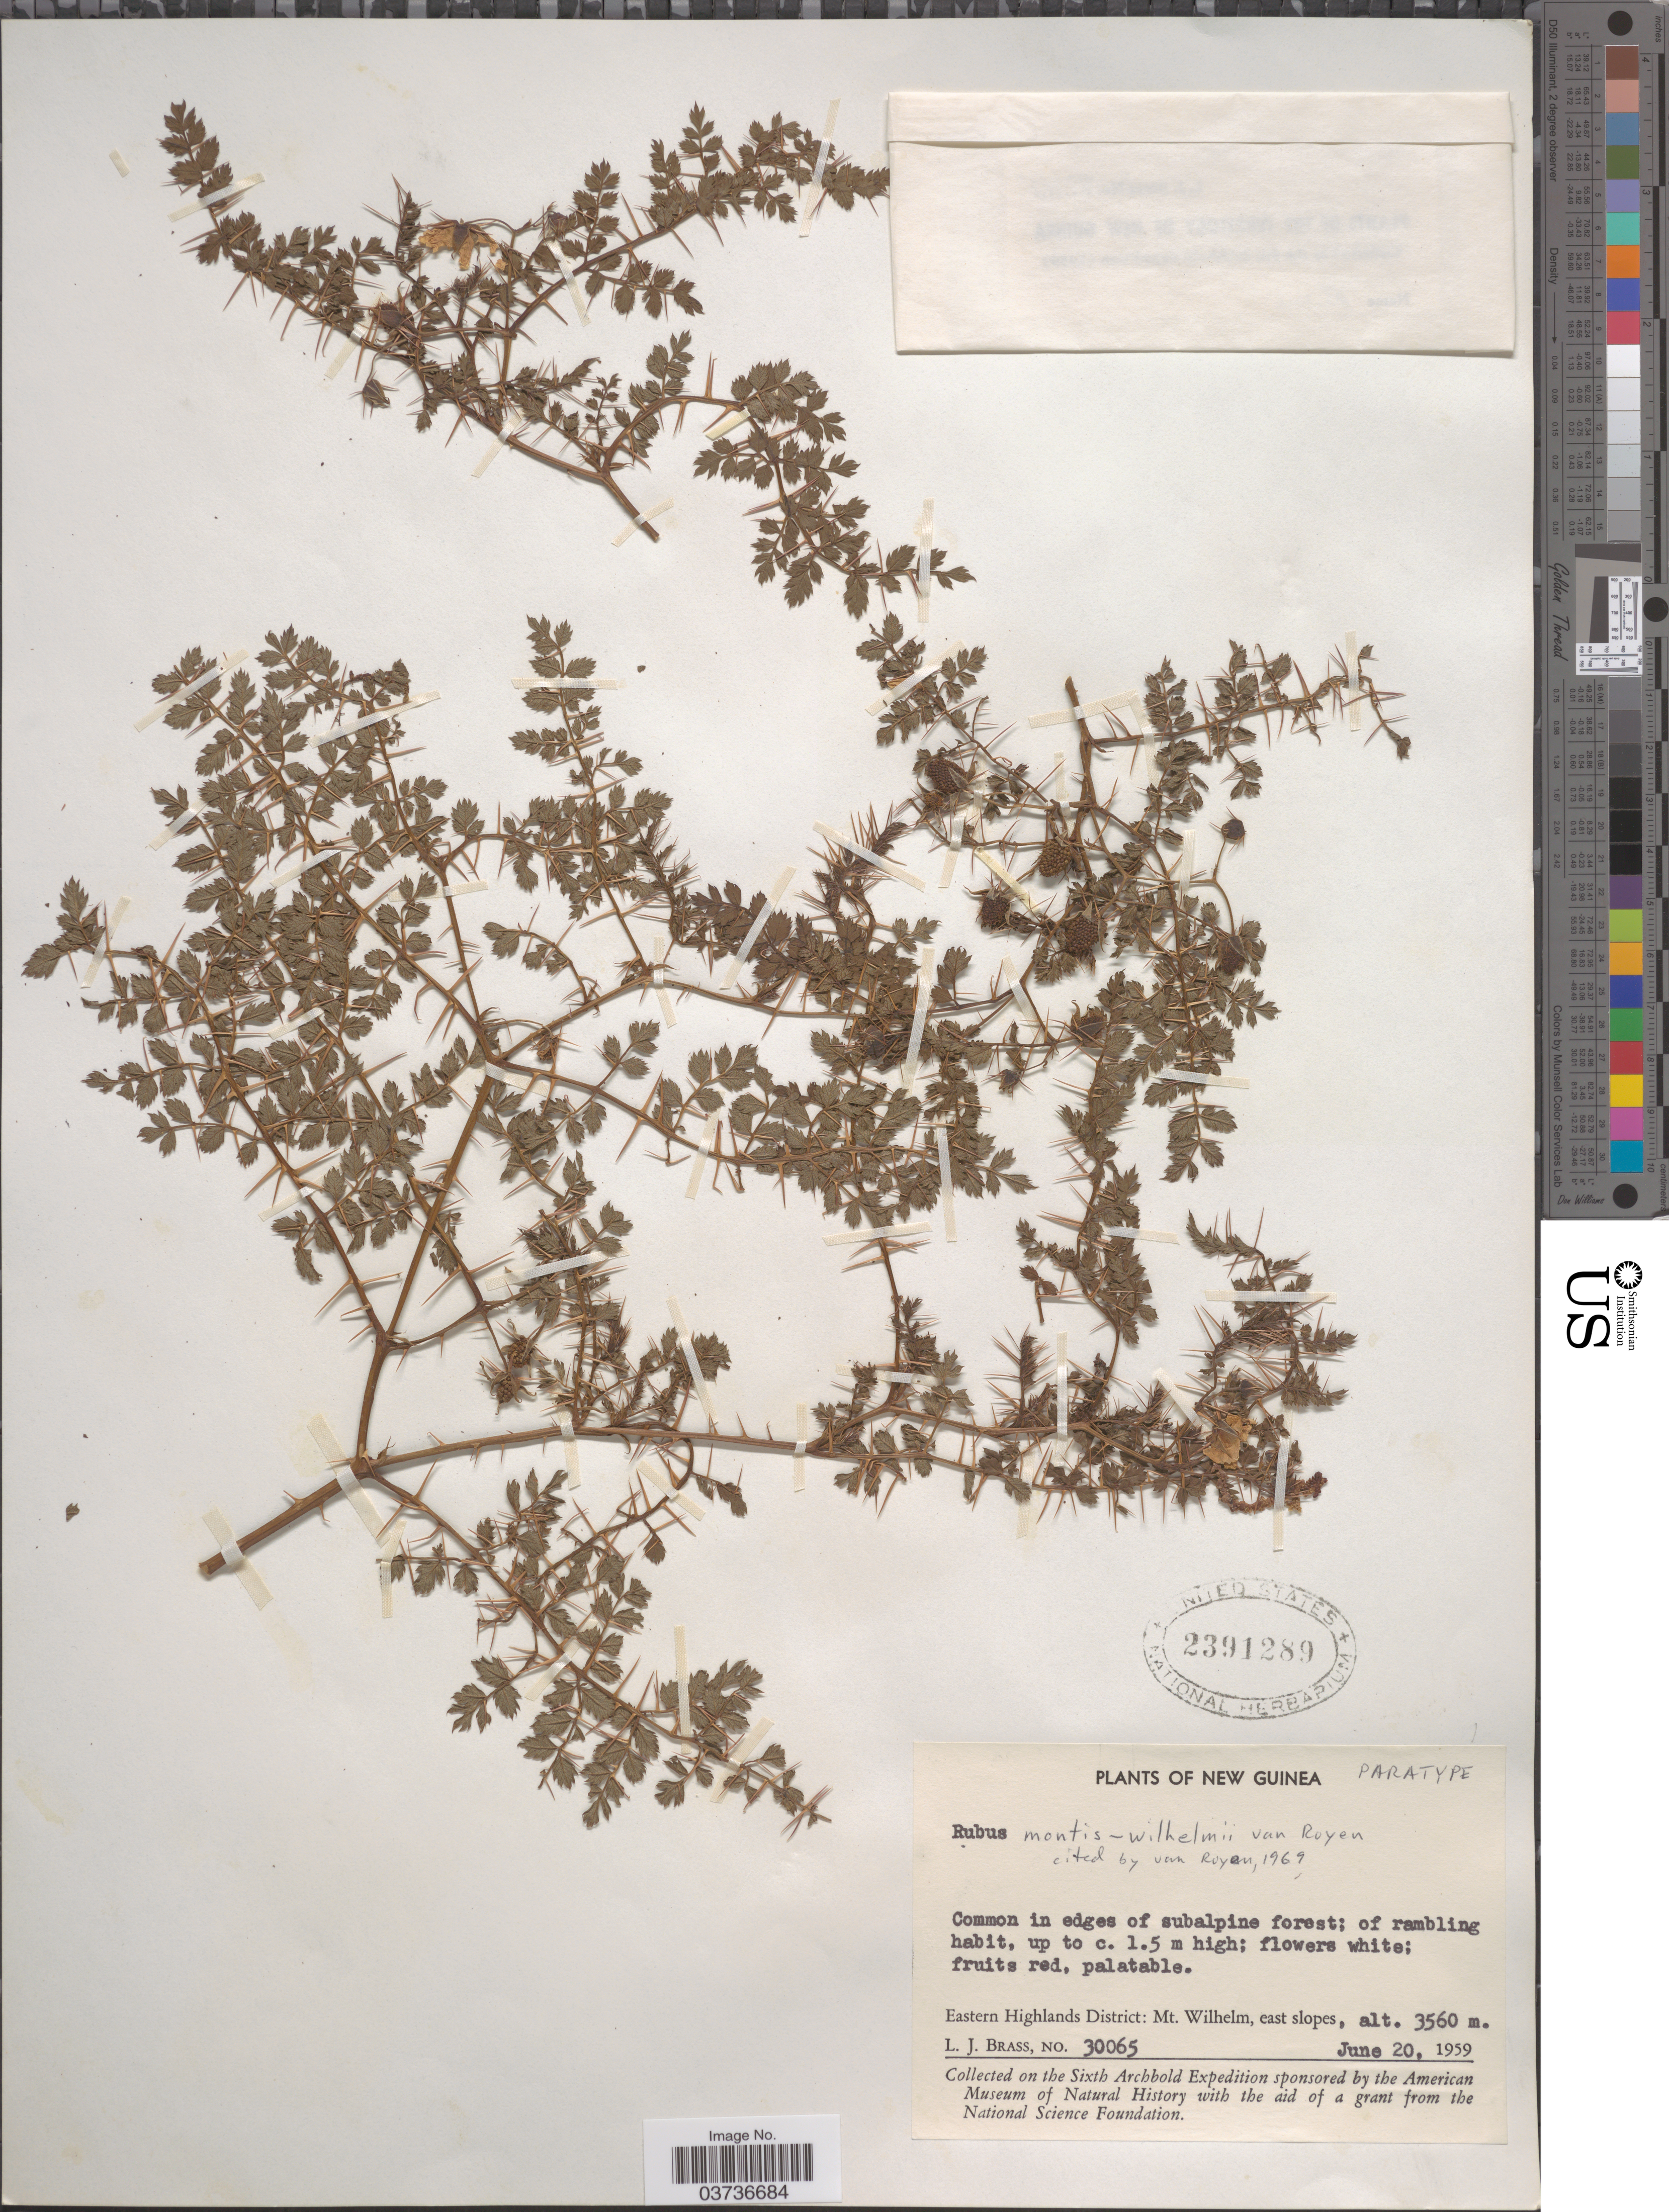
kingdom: Plantae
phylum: Tracheophyta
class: Magnoliopsida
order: Rosales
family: Rosaceae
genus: Rubus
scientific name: Rubus montis-wilhelmii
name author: P. Royen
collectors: L. J. Brass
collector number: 30065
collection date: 1959-06-20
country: Papua New Guinea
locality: New Guinea. Eastern Highlands District: Mt. Wilhelm, east slopes.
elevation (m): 3560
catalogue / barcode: US 2391289